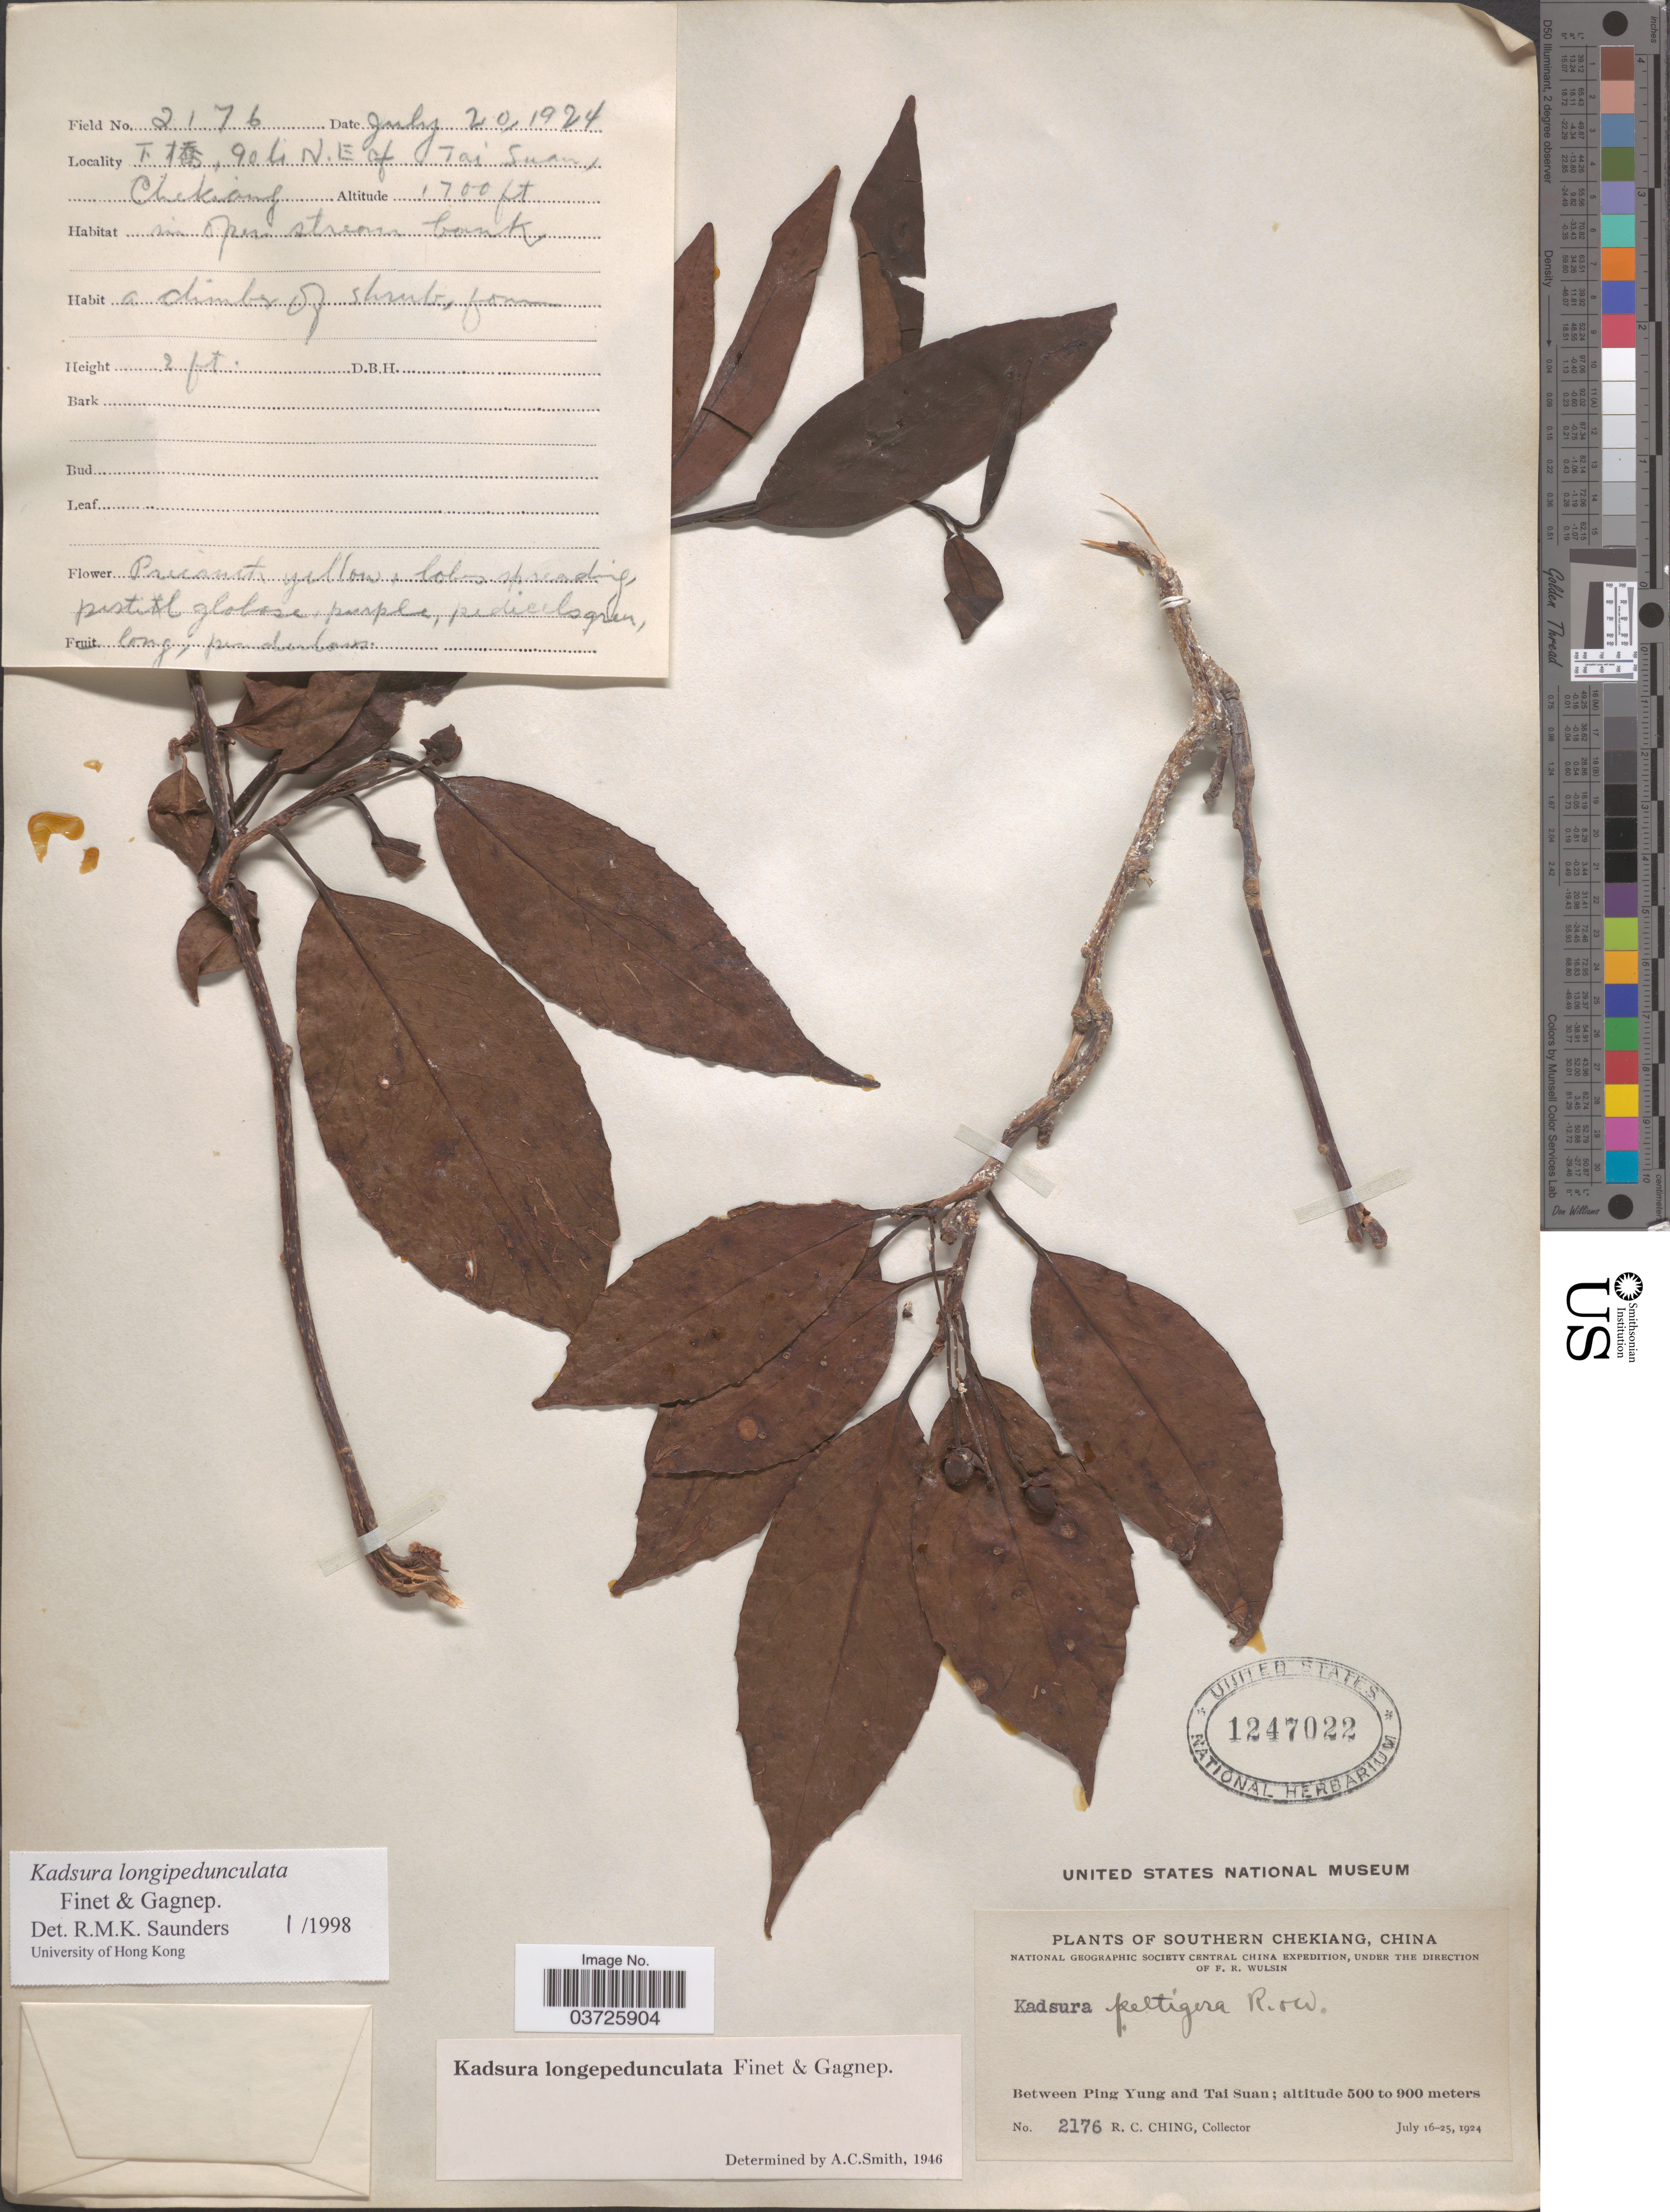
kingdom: Plantae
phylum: Tracheophyta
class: Magnoliopsida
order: Austrobaileyales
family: Schisandraceae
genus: Kadsura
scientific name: Kadsura longepedunculata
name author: Finet & Gagnep.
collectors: R. C. Ching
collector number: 2176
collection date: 1924-07-16/1924-07-25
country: China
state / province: Zhejiang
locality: Southern Chekiang. Between Ping Yung and Tai Suan.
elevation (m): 500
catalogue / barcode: US 1247022